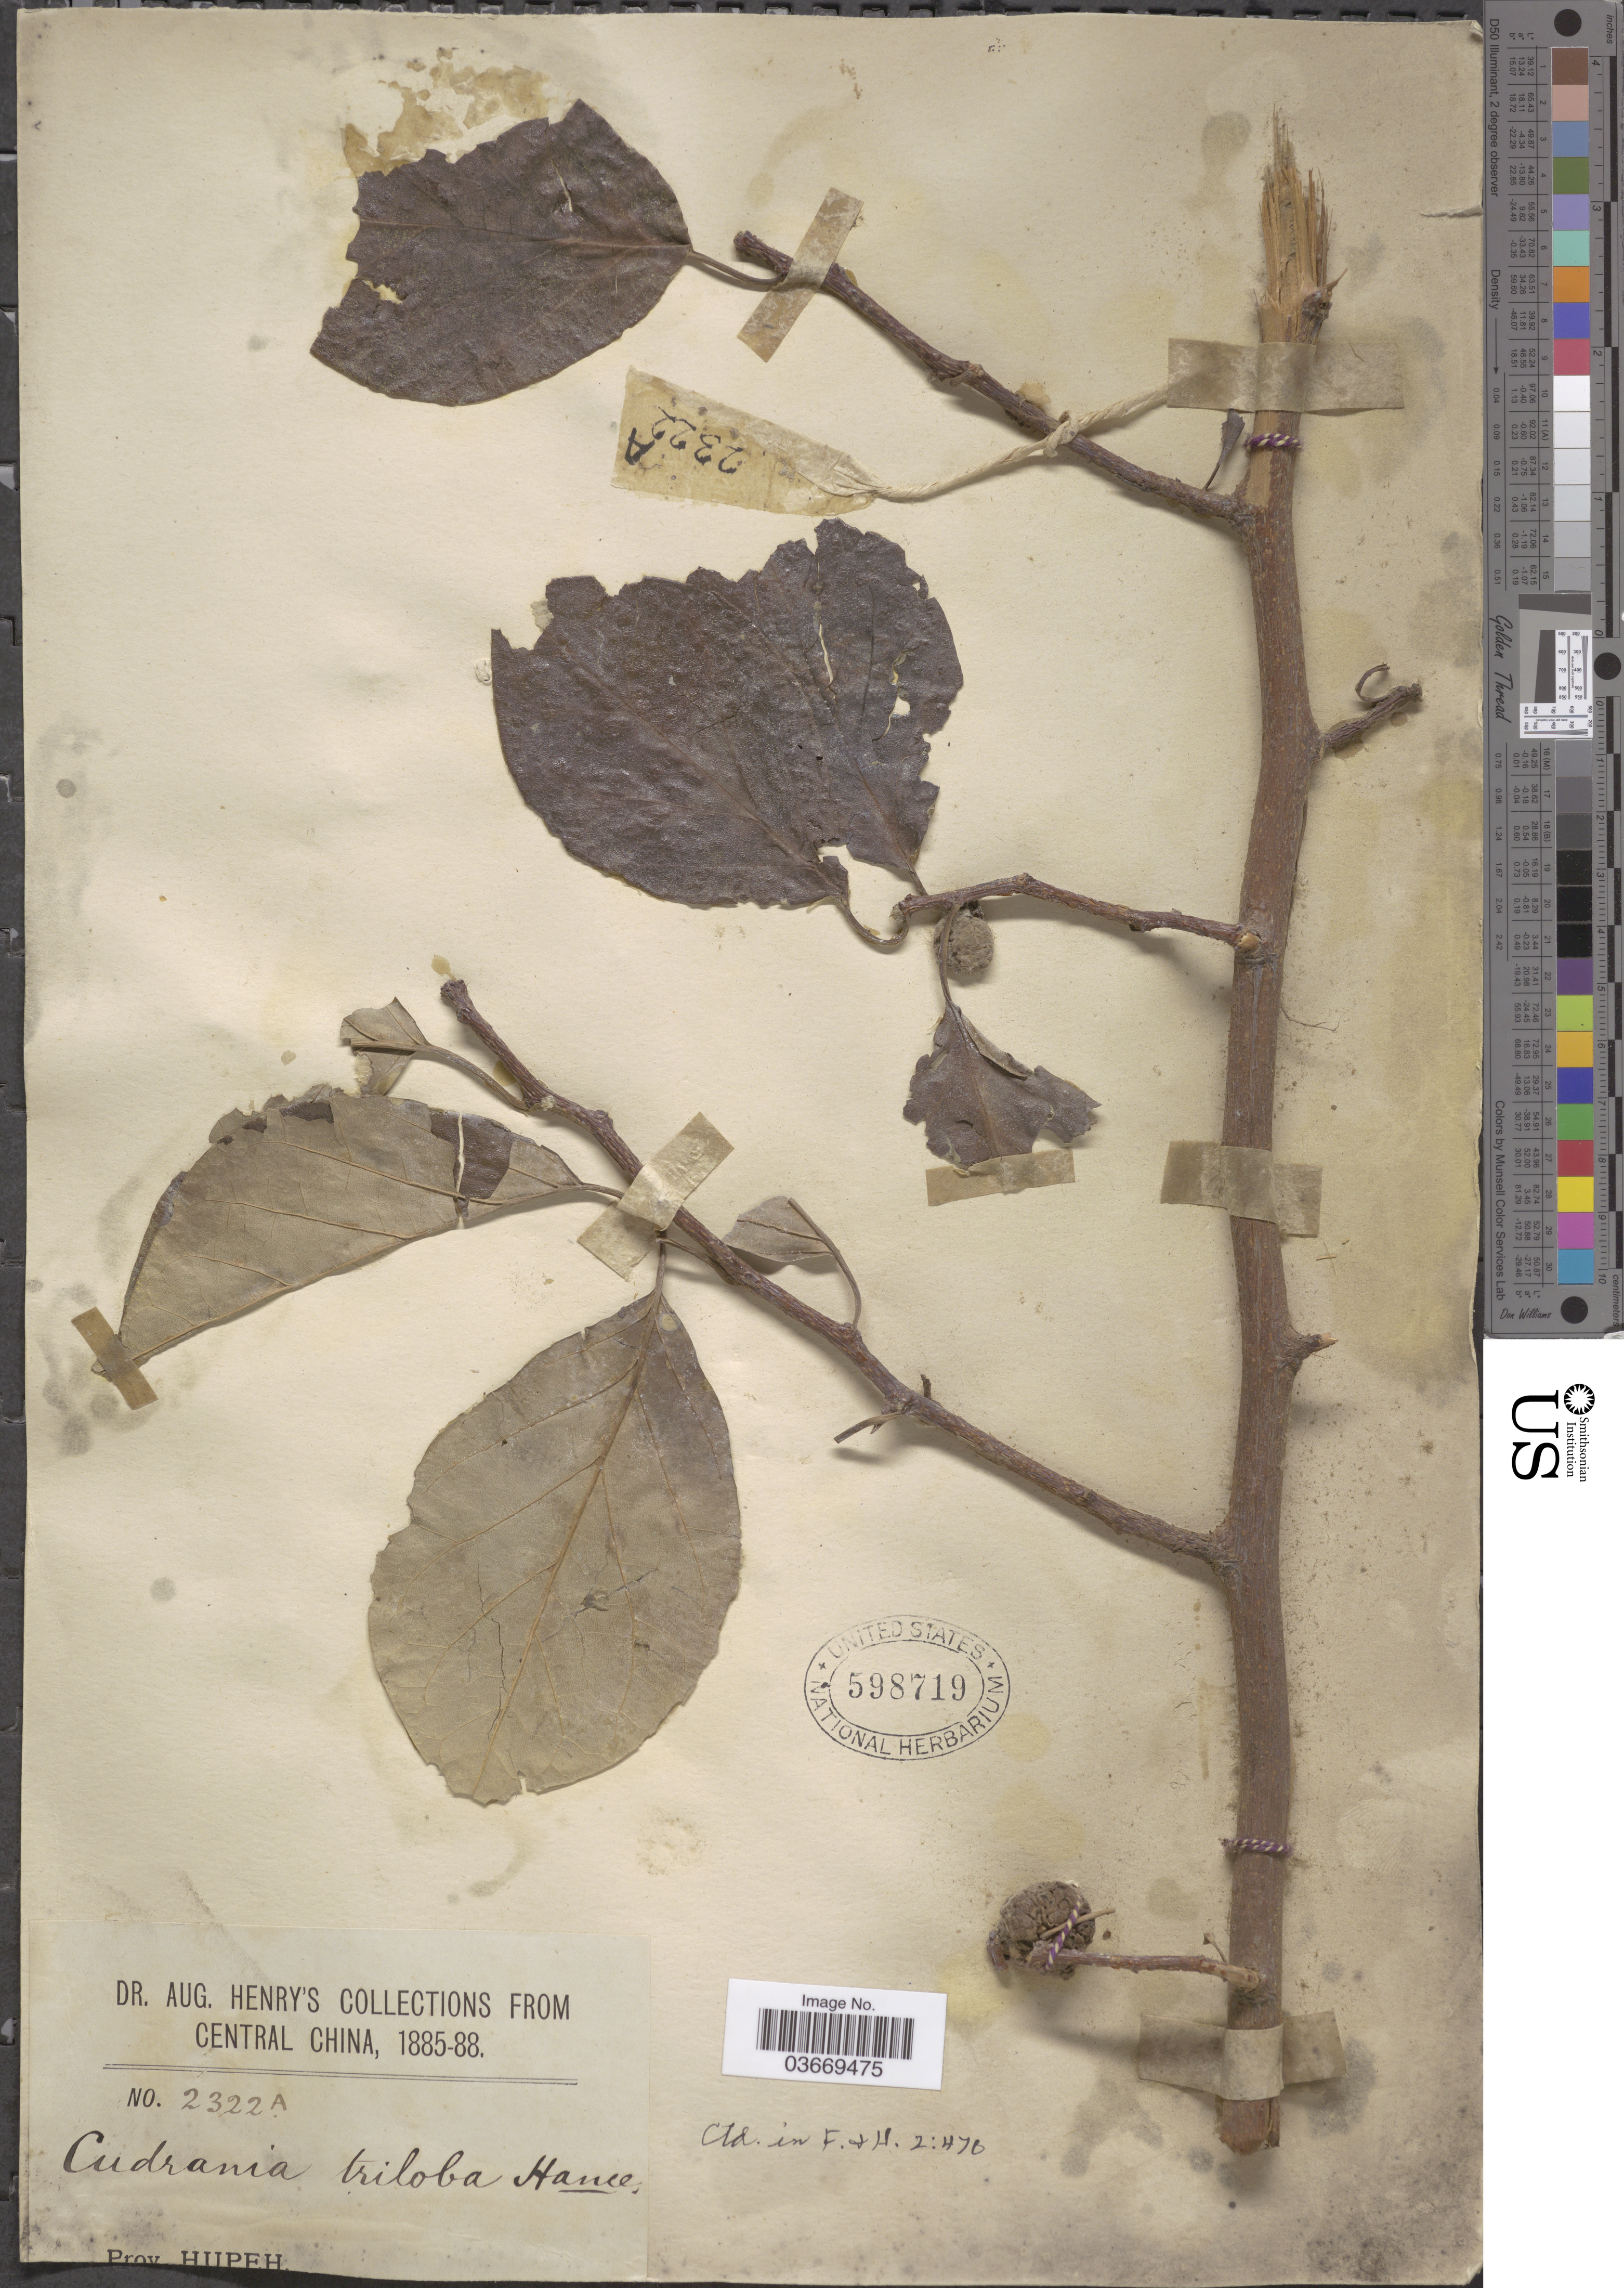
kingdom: Plantae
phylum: Tracheophyta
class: Magnoliopsida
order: Rosales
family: Moraceae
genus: Maclura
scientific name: Maclura tricuspidata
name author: Carrière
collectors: A. Henry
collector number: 2322 A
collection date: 1885/1888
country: China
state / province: Hubei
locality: Central China. Prov. Hupeh.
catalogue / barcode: US 598719